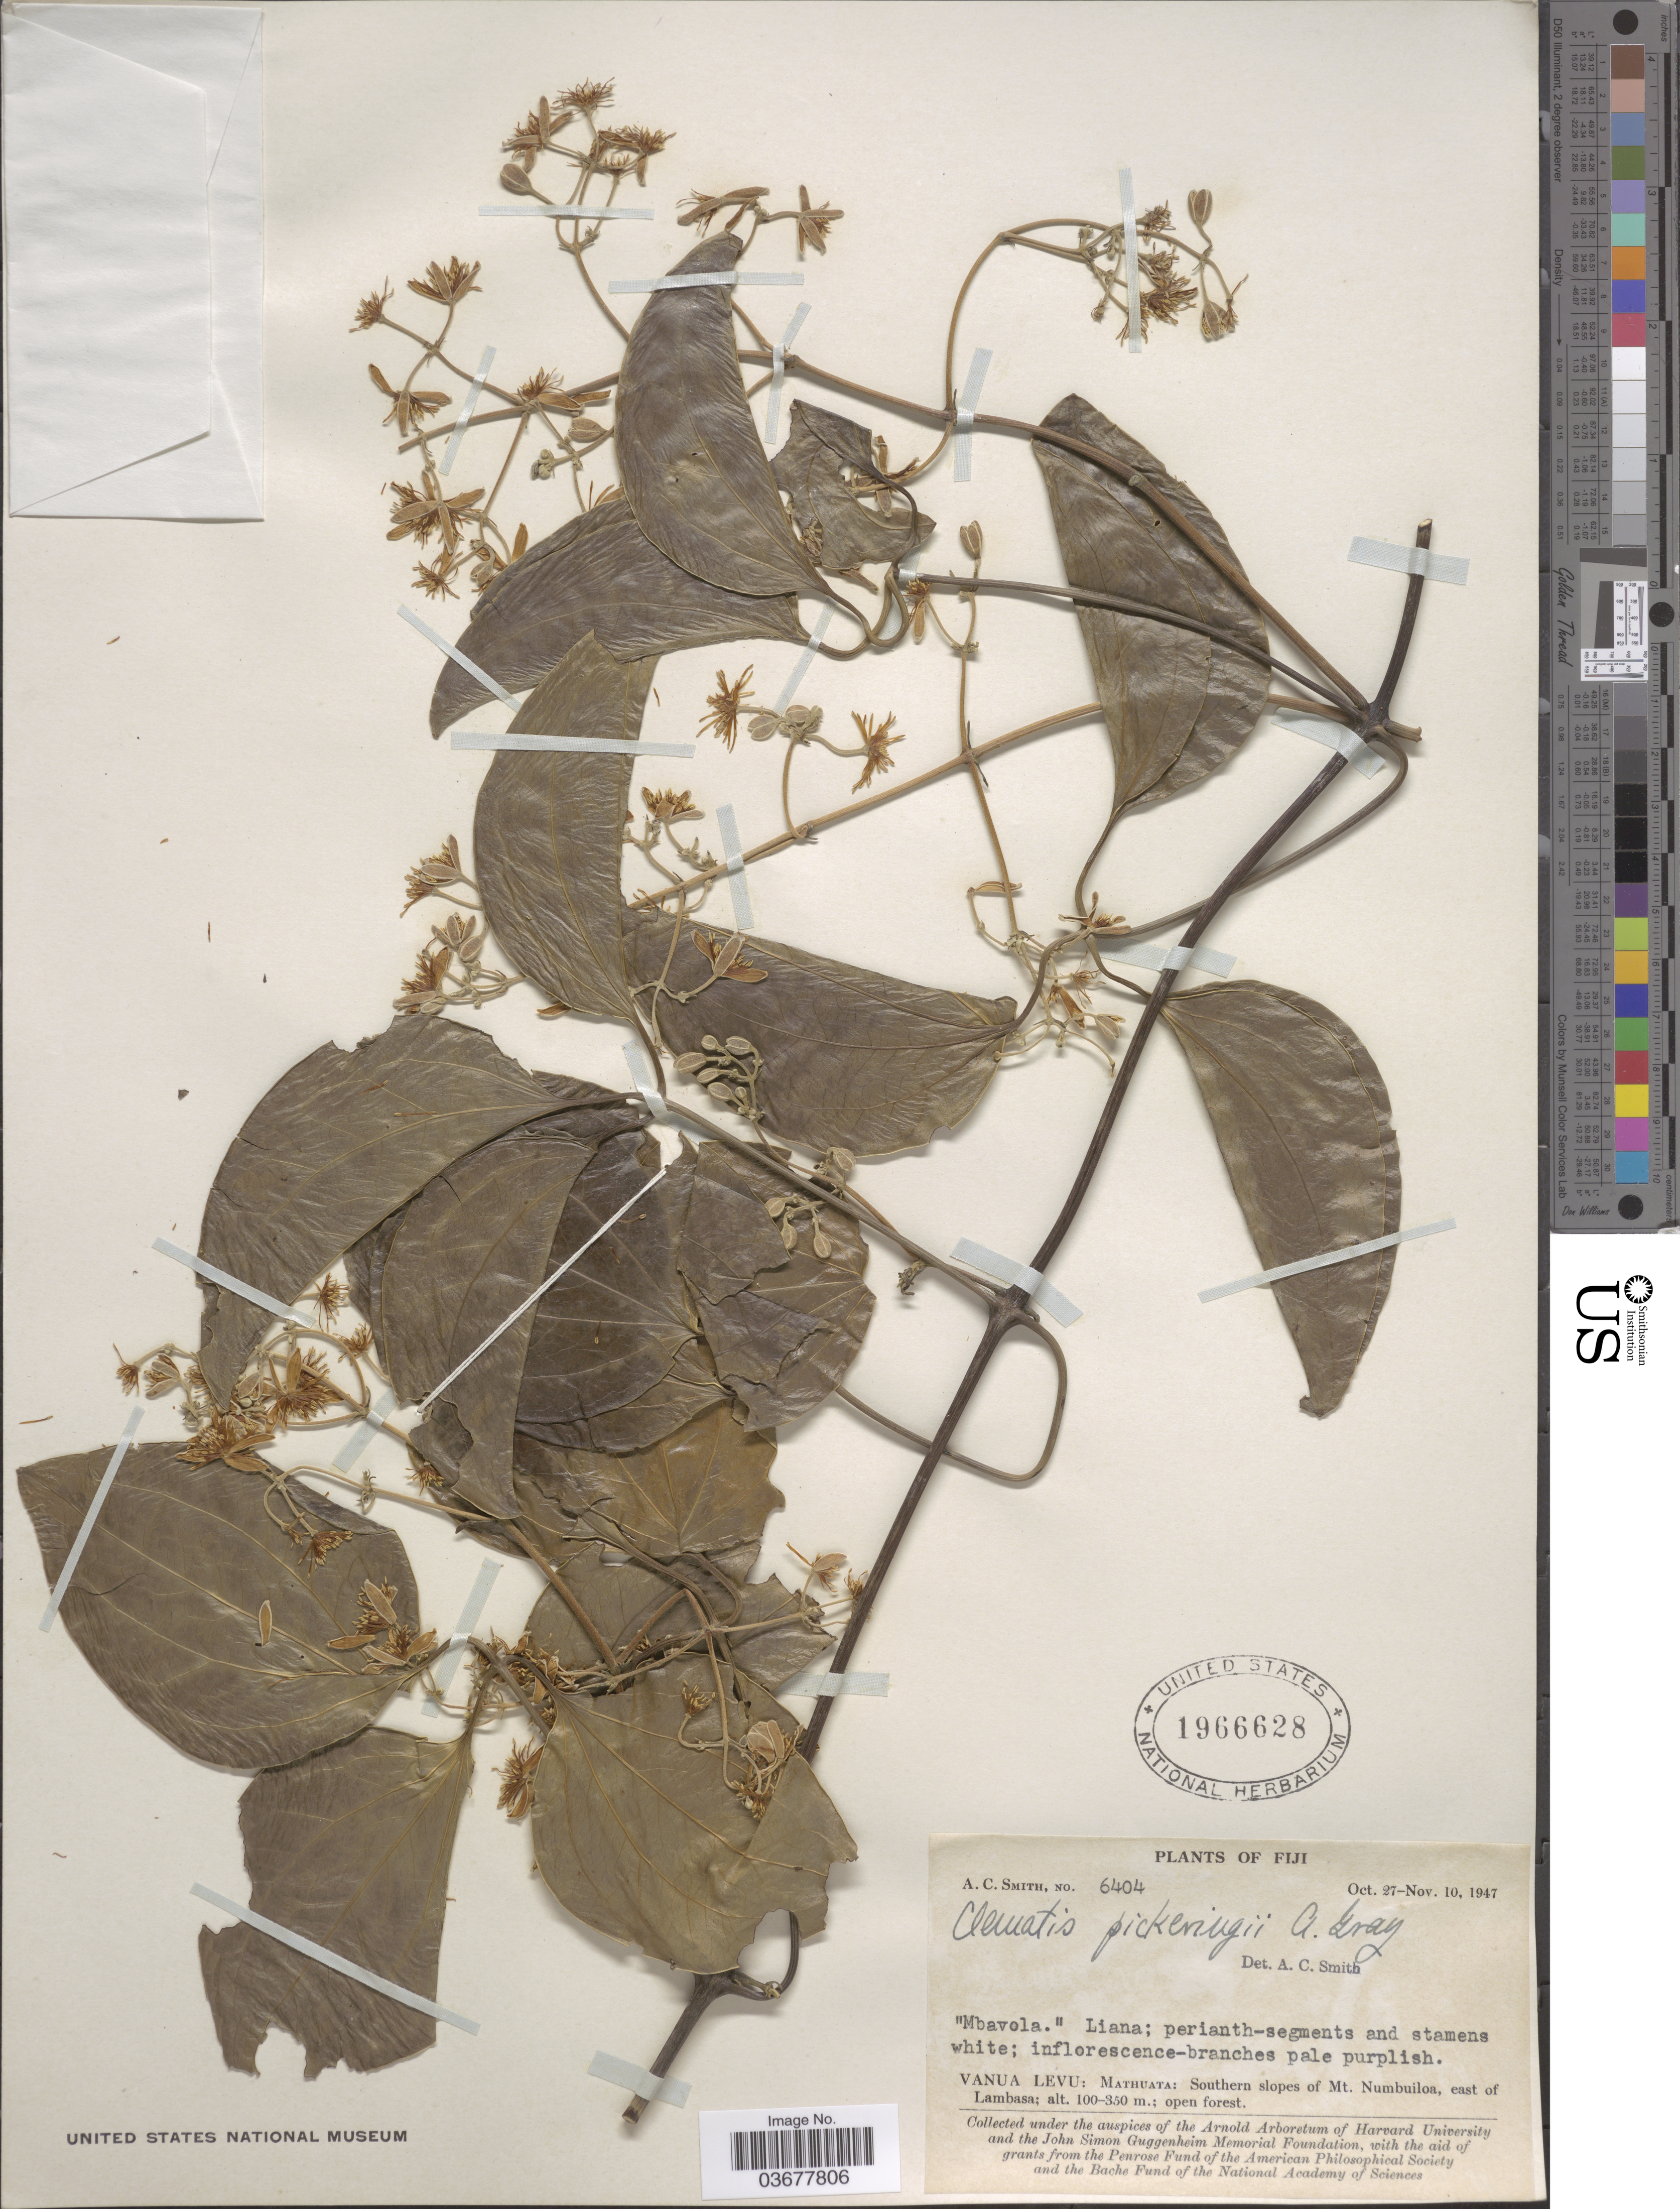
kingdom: Plantae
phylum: Tracheophyta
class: Magnoliopsida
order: Ranunculales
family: Ranunculaceae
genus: Clematis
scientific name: Clematis pickeringii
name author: A. Gray in Wilkes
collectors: A. C. Smith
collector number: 6404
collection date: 1947-10-27/1947-11-10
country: Fiji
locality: Vanua Levu: Mathuata: Southern slopes of Mt. Numbuiloa, east of Lambasa.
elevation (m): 100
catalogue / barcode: US 1966628